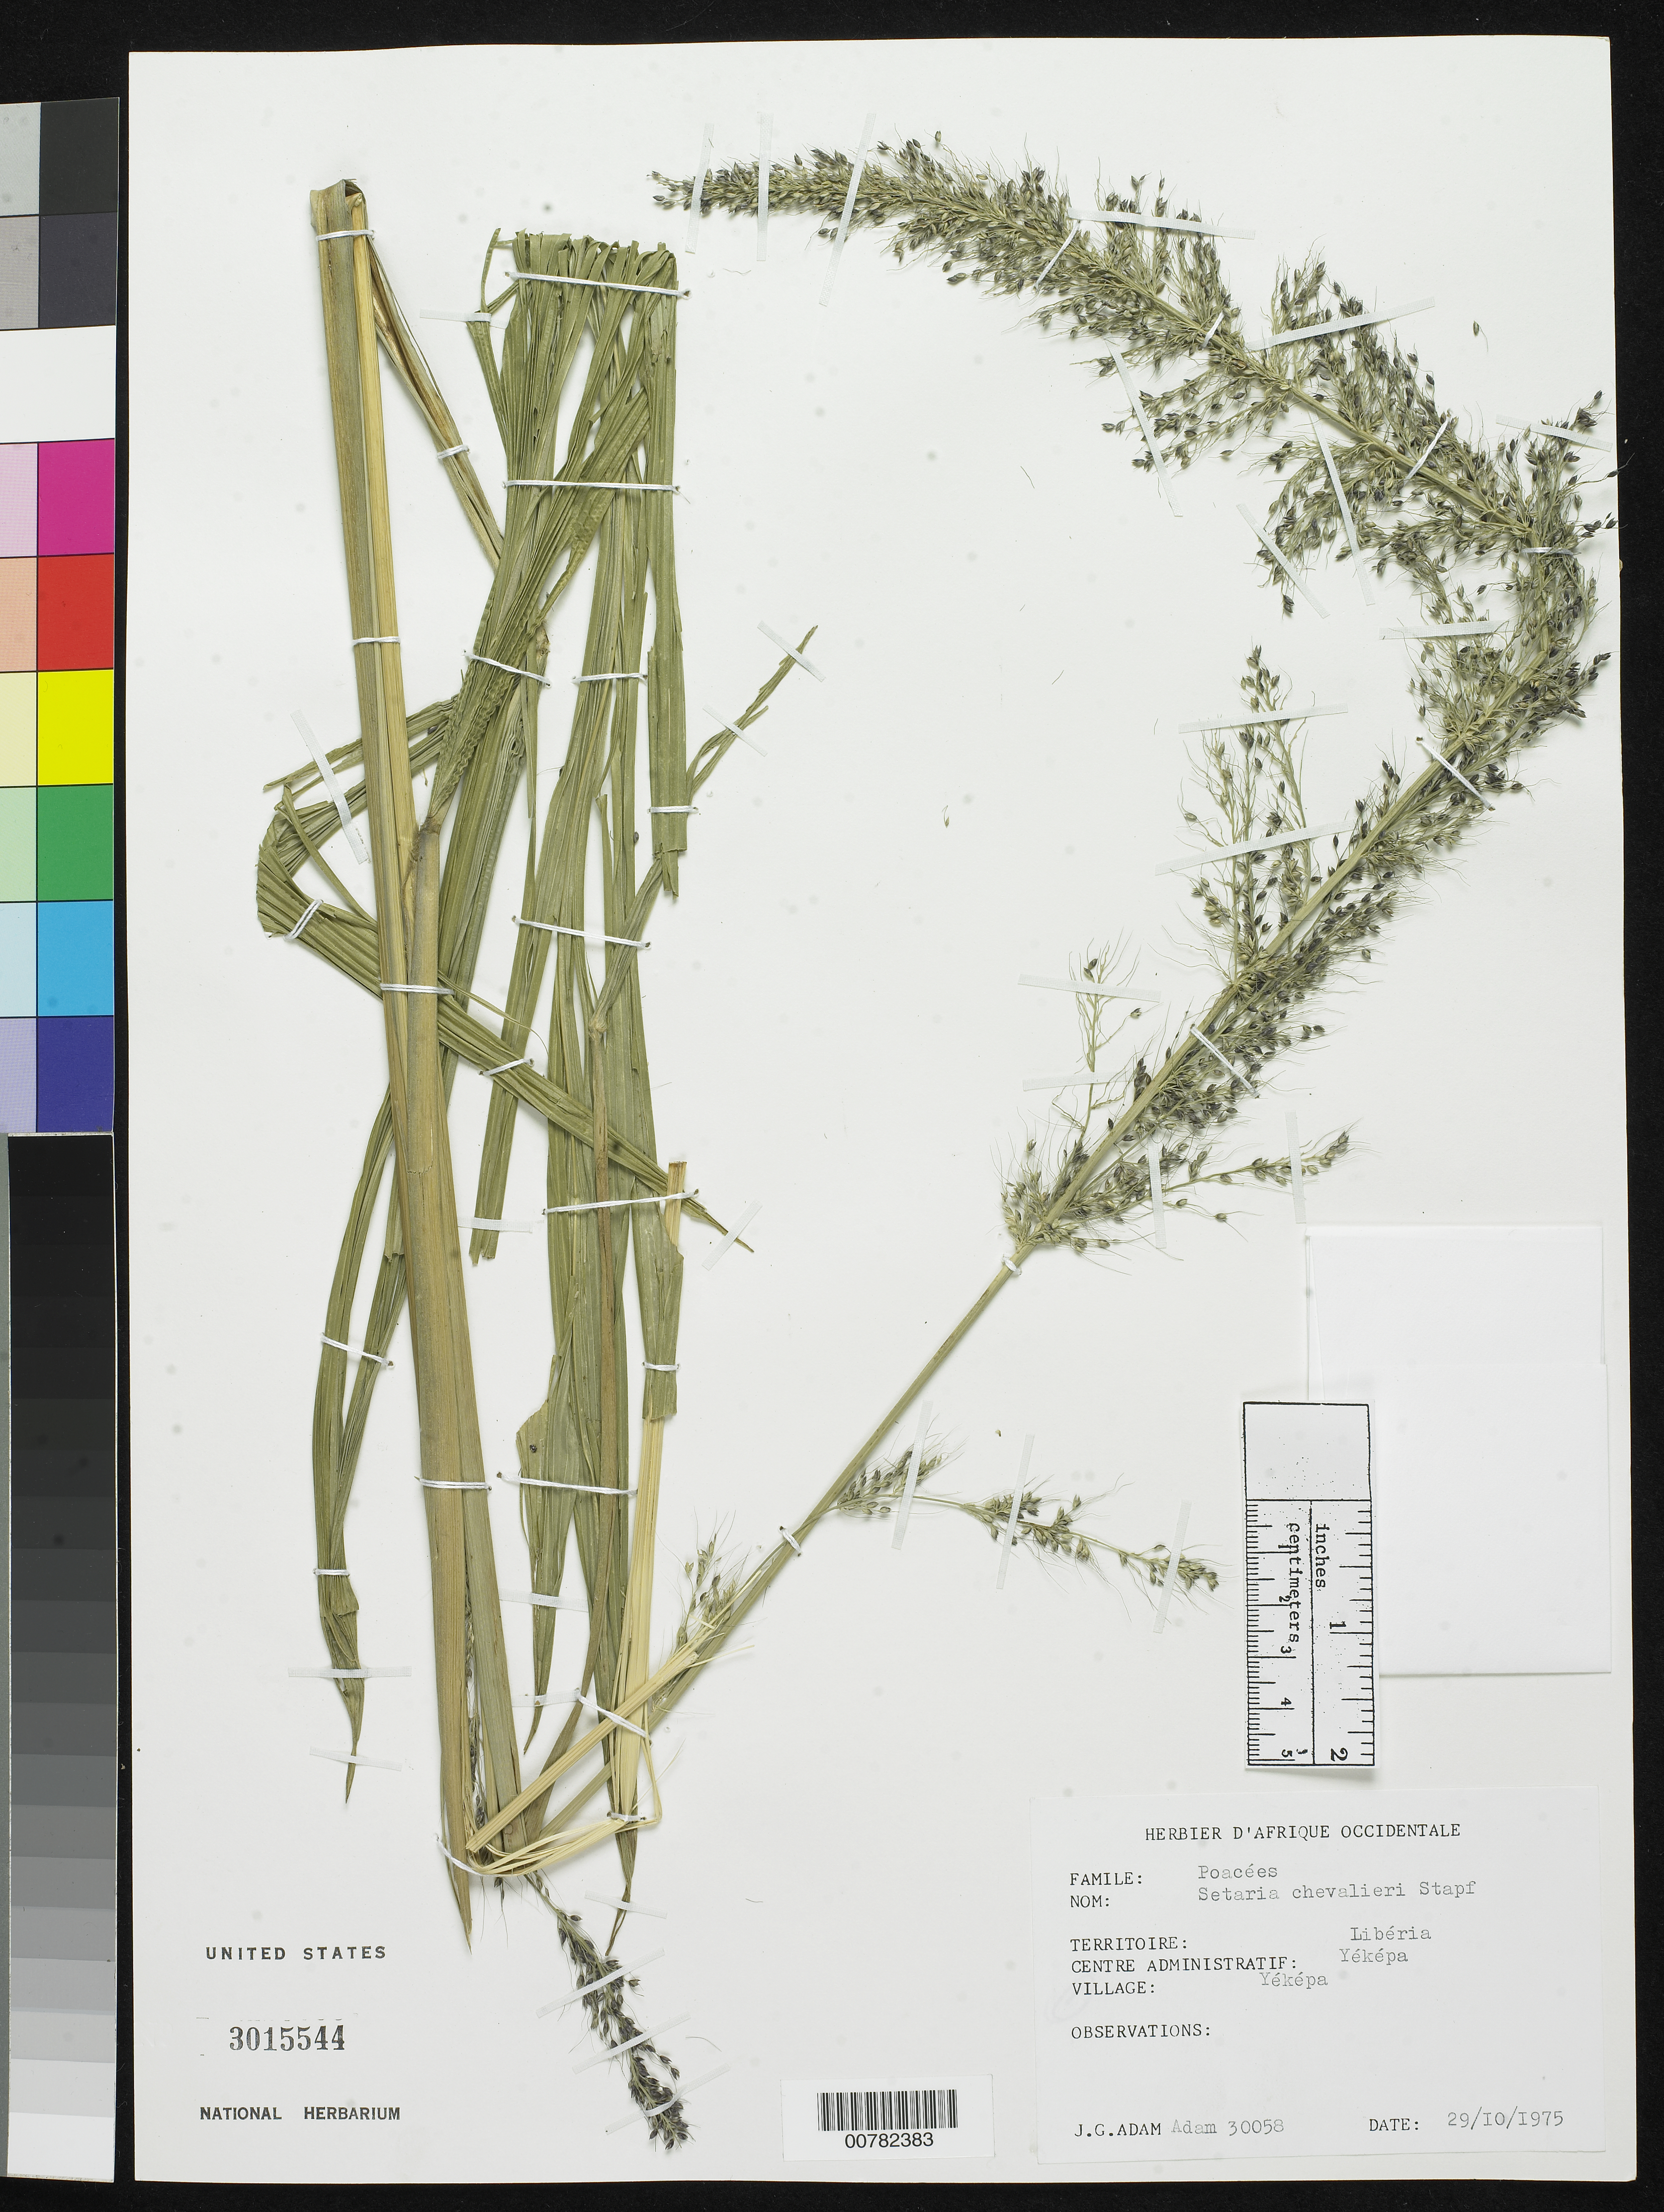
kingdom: Plantae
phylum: Tracheophyta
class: Liliopsida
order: Poales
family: Poaceae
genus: Setaria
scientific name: Setaria chevalieri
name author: Stapf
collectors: J. Adam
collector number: Adam 30058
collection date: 1975-10-29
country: Liberia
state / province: Nimba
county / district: Yekepa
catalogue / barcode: US 3015544